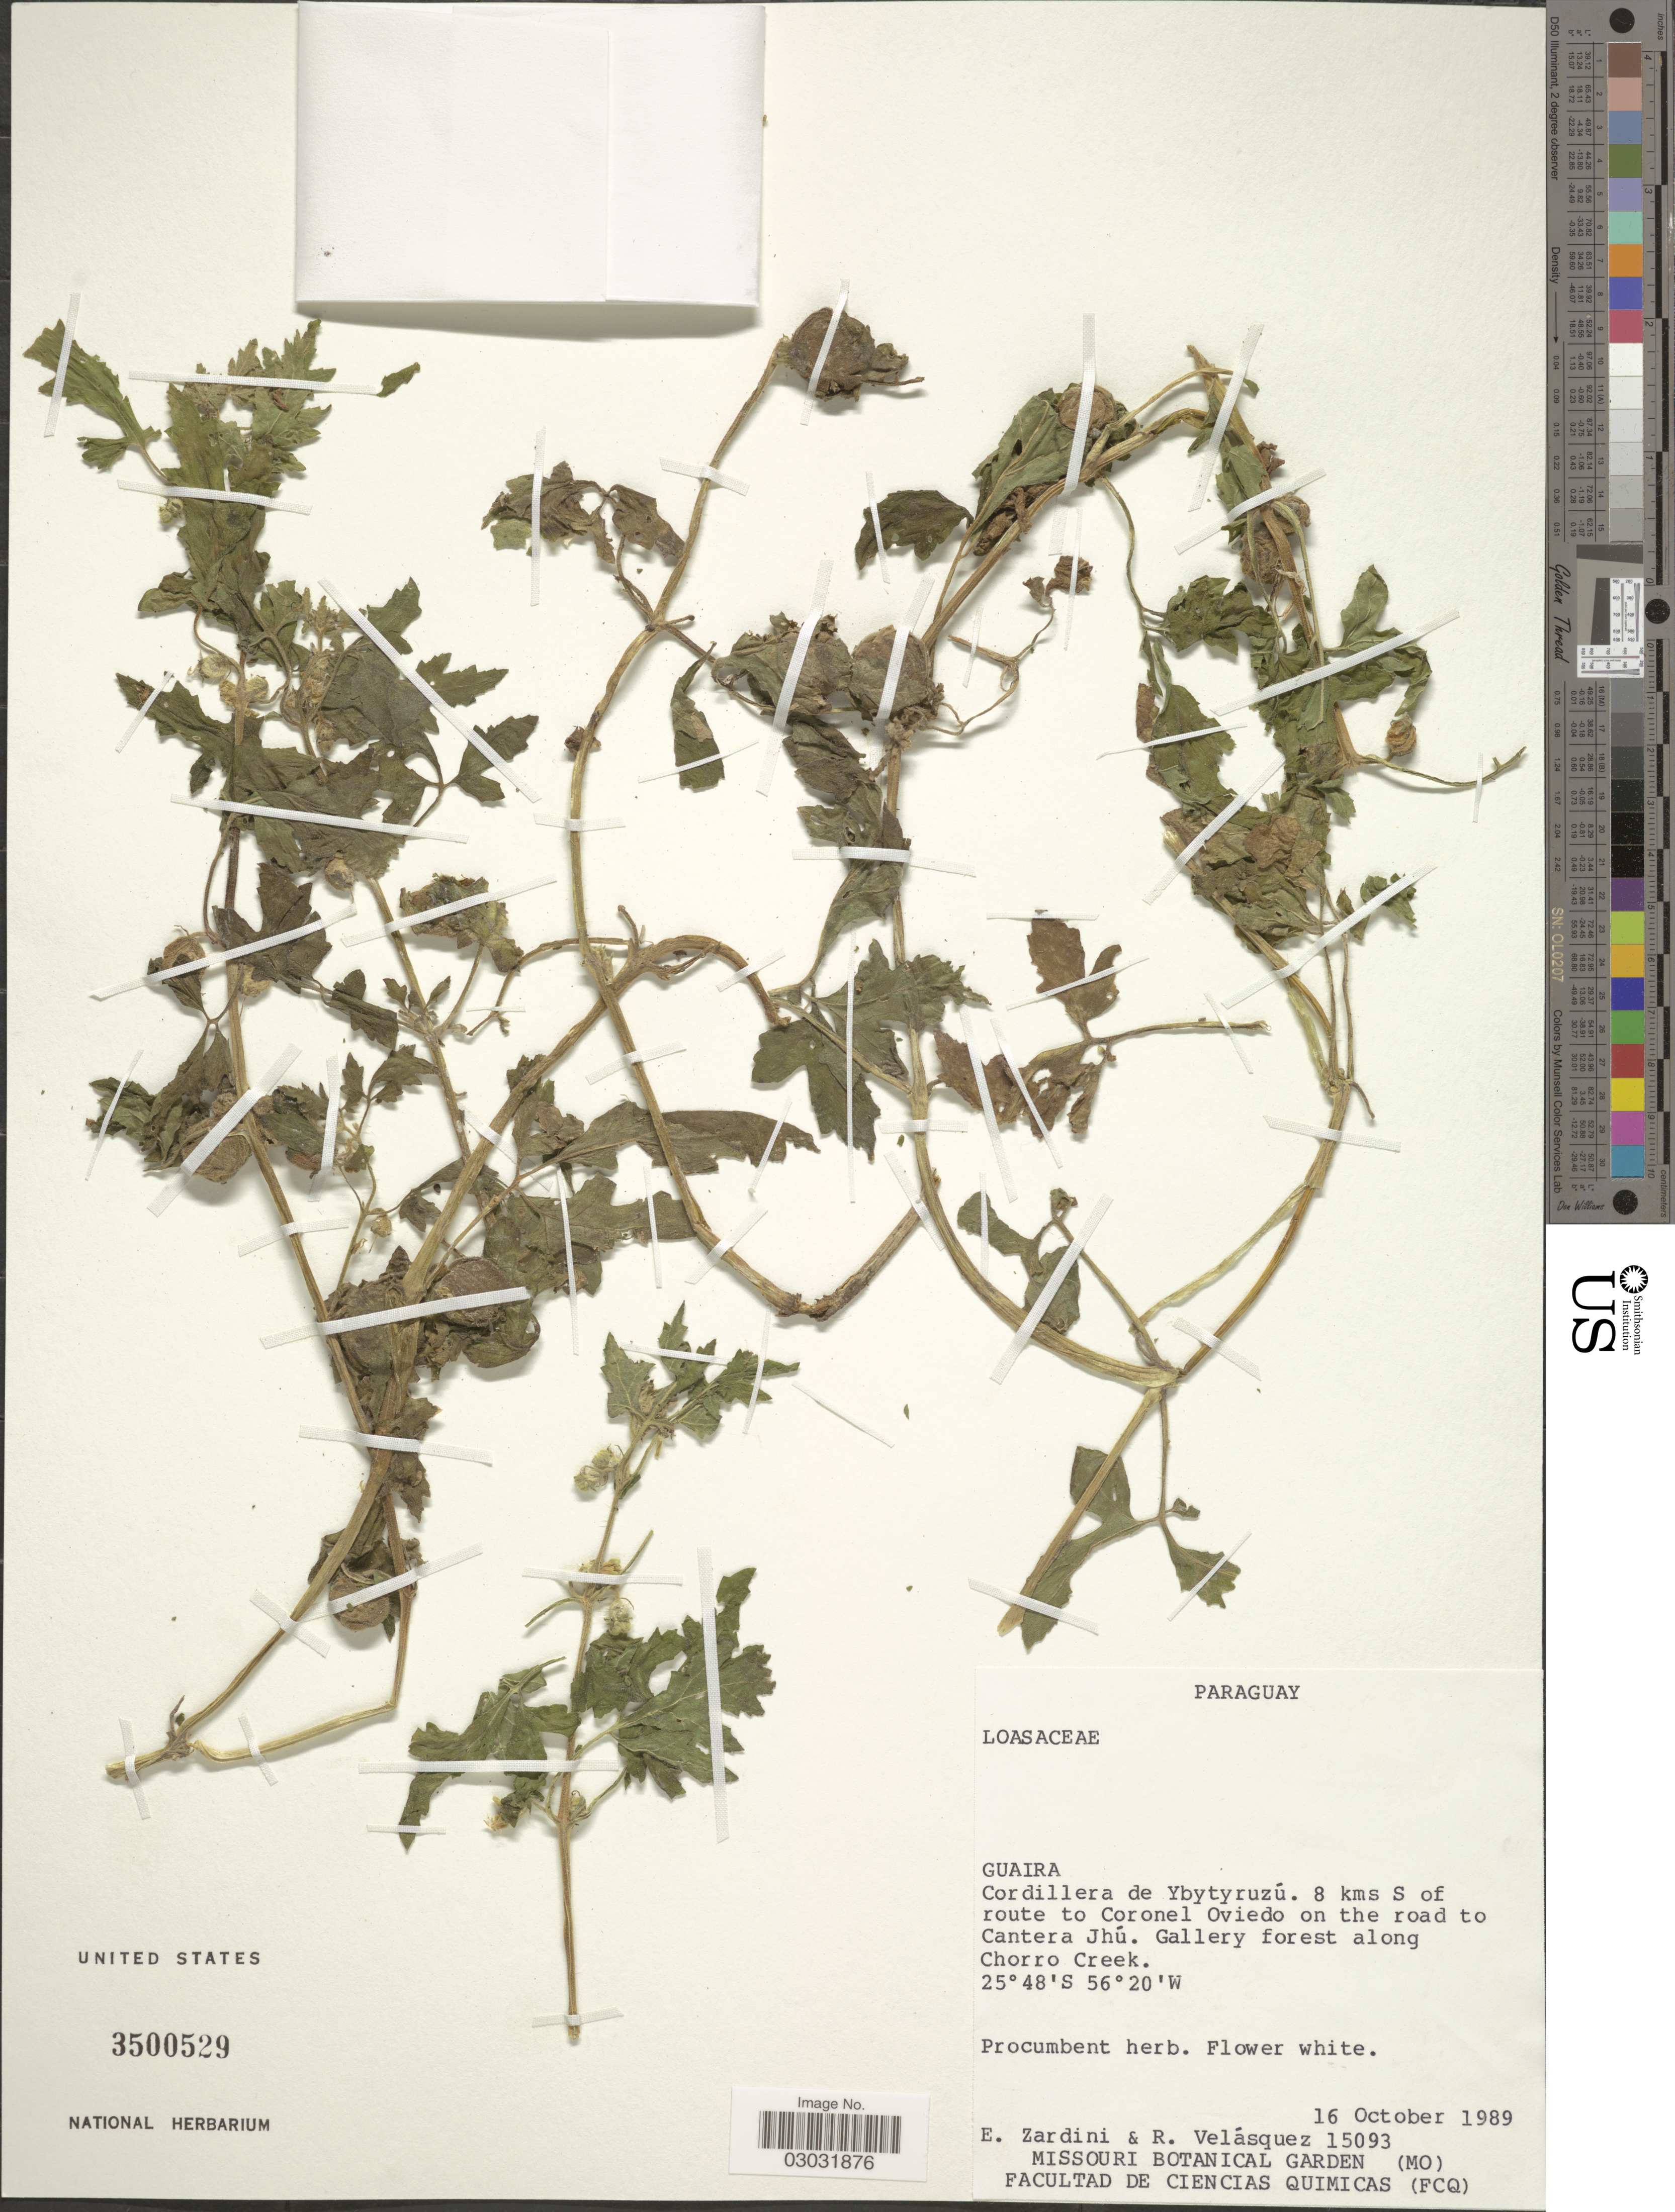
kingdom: Plantae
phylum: Tracheophyta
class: Magnoliopsida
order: Cornales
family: Loasaceae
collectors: E. Zardini & R. Velásquez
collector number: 15093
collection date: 1989-10-16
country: Paraguay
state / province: Guaira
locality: Cordillera de Ybytyruzú. 8 kms S of route to Coronel Oviedo on the road to Cantera Jhú. Gallery forest along Chorro Creek.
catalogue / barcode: US 3500529